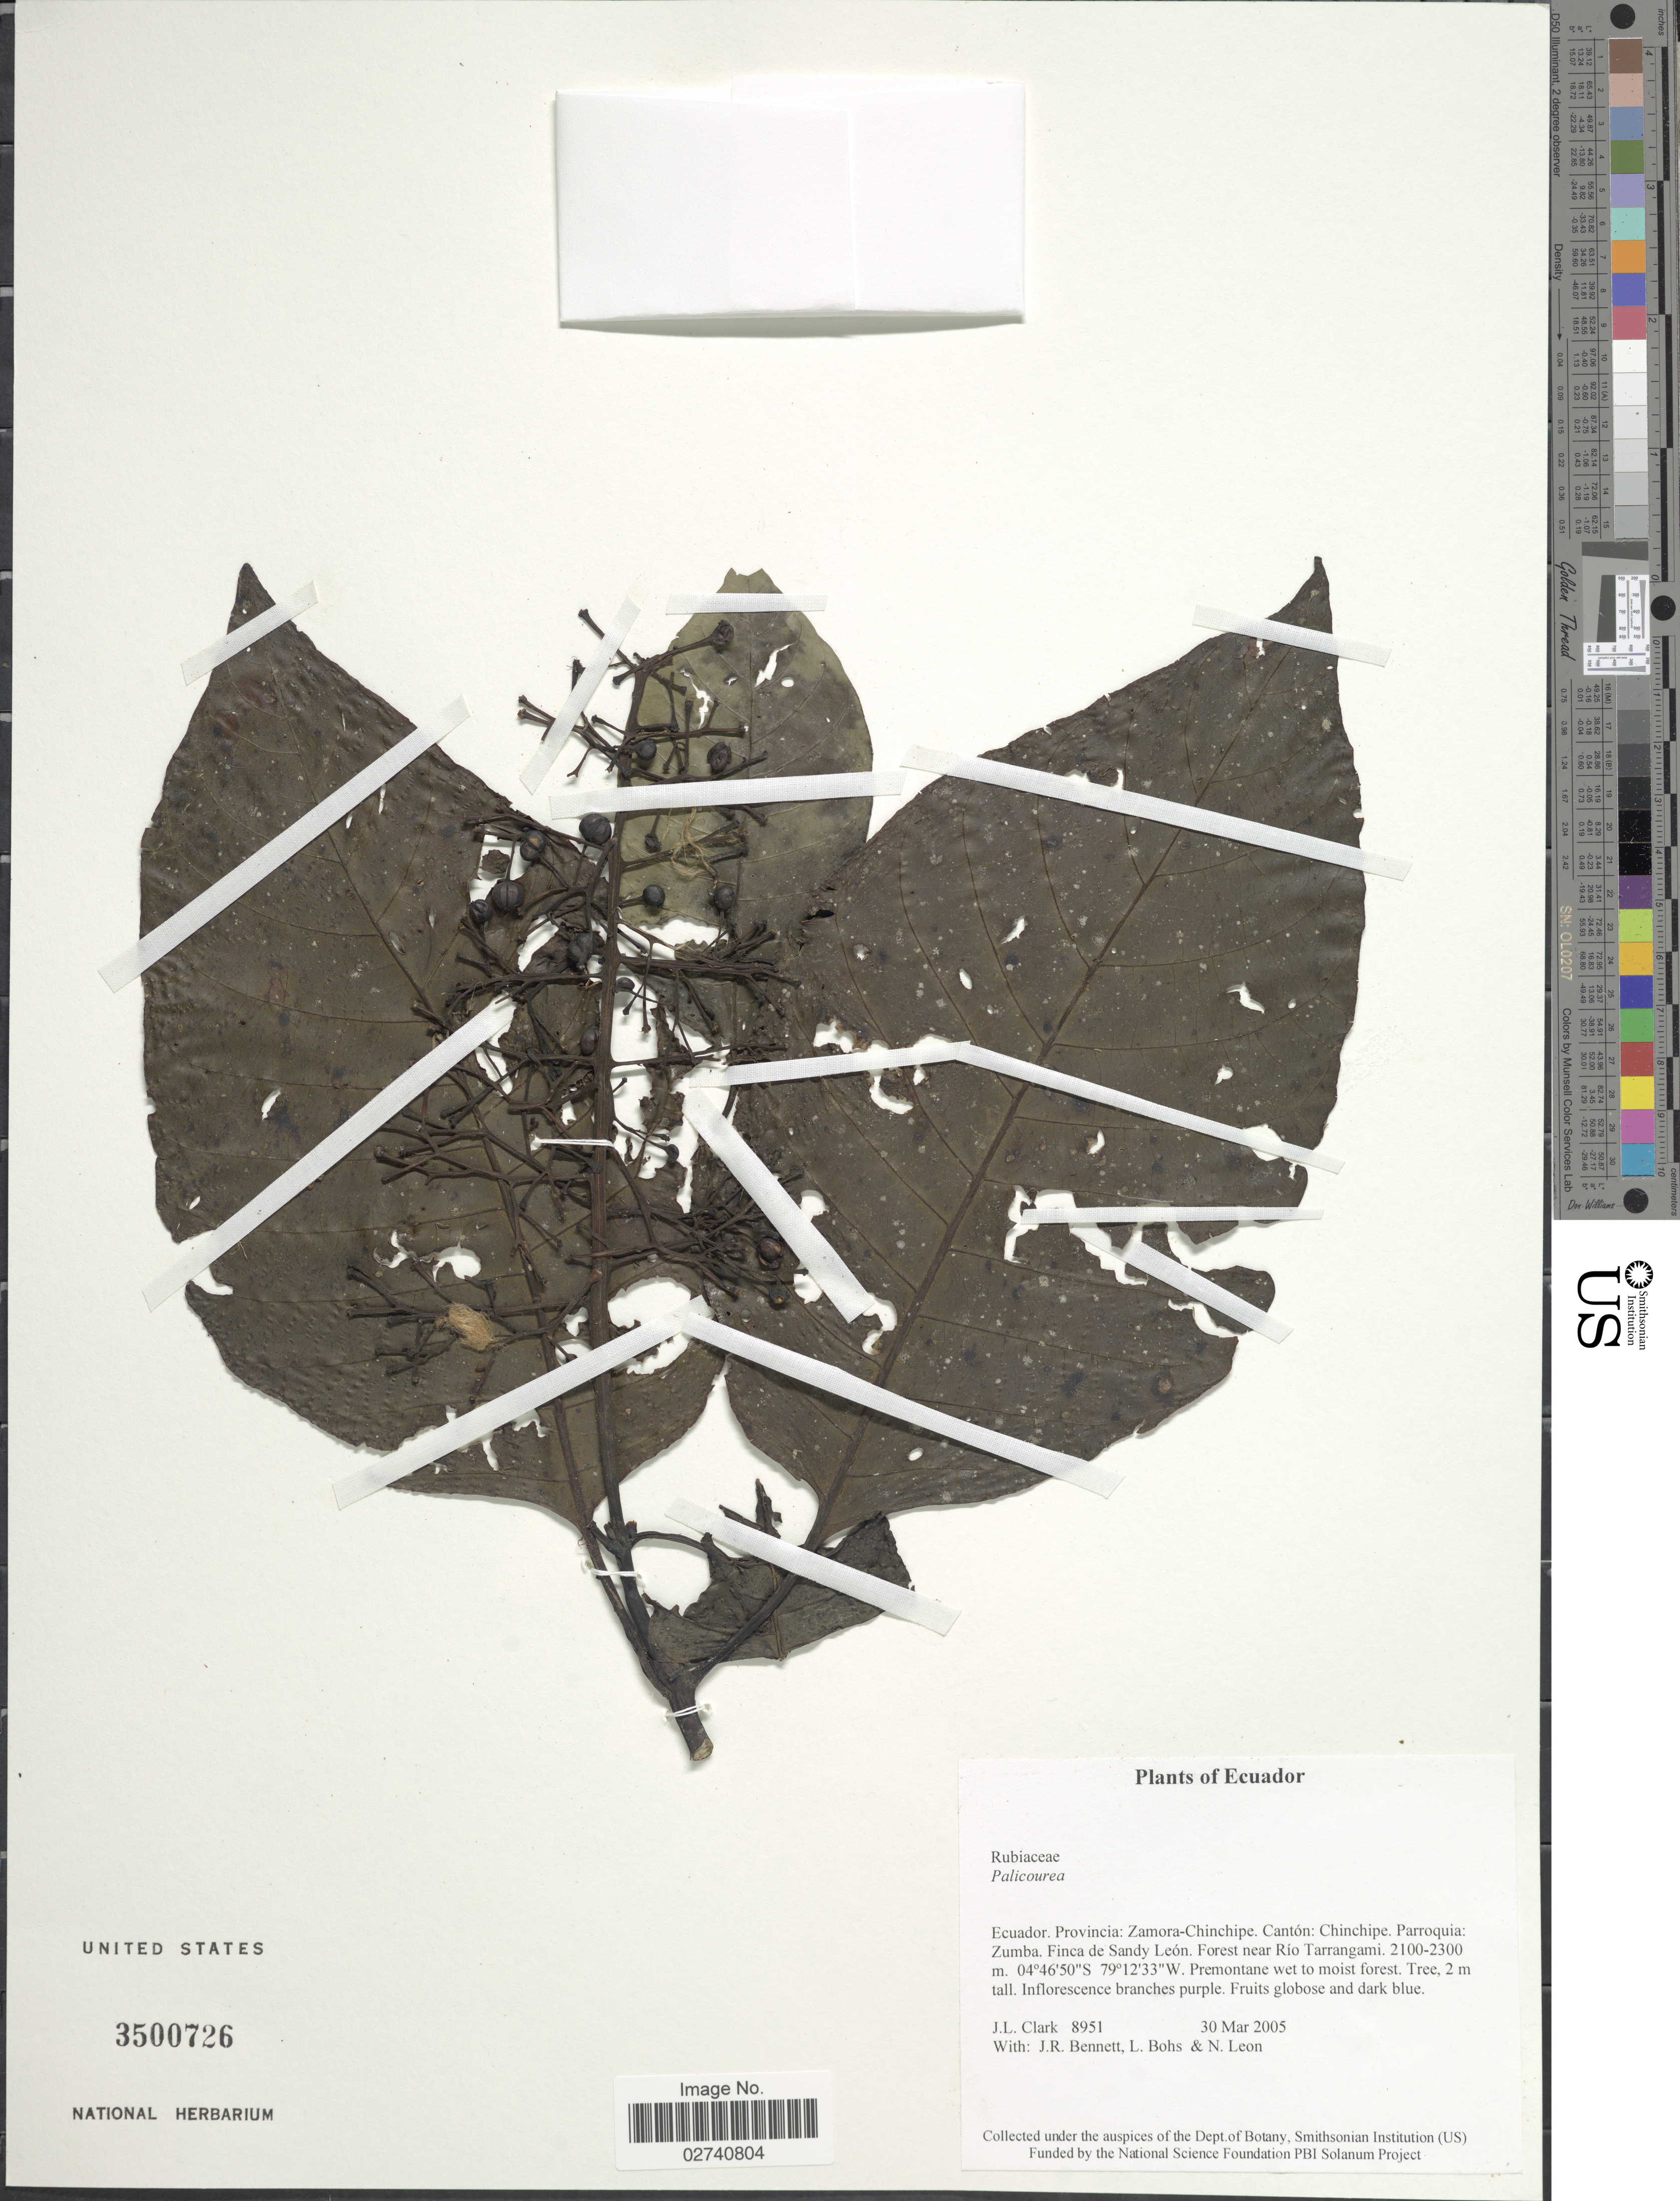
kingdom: Plantae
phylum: Tracheophyta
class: Magnoliopsida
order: Gentianales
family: Rubiaceae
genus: Palicourea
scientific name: Palicourea sp.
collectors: J. L. Clark, J. R. Bennett, L. A. Bohs & N. Leon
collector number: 8951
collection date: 2005-03-30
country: Ecuador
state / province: Zamora-Chinchipe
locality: Canton: Chinchipe. Parroquia: Zumba. Finca de Sandy Leon. Forest near Rio Tarrangami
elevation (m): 2100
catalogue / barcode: US 3500726